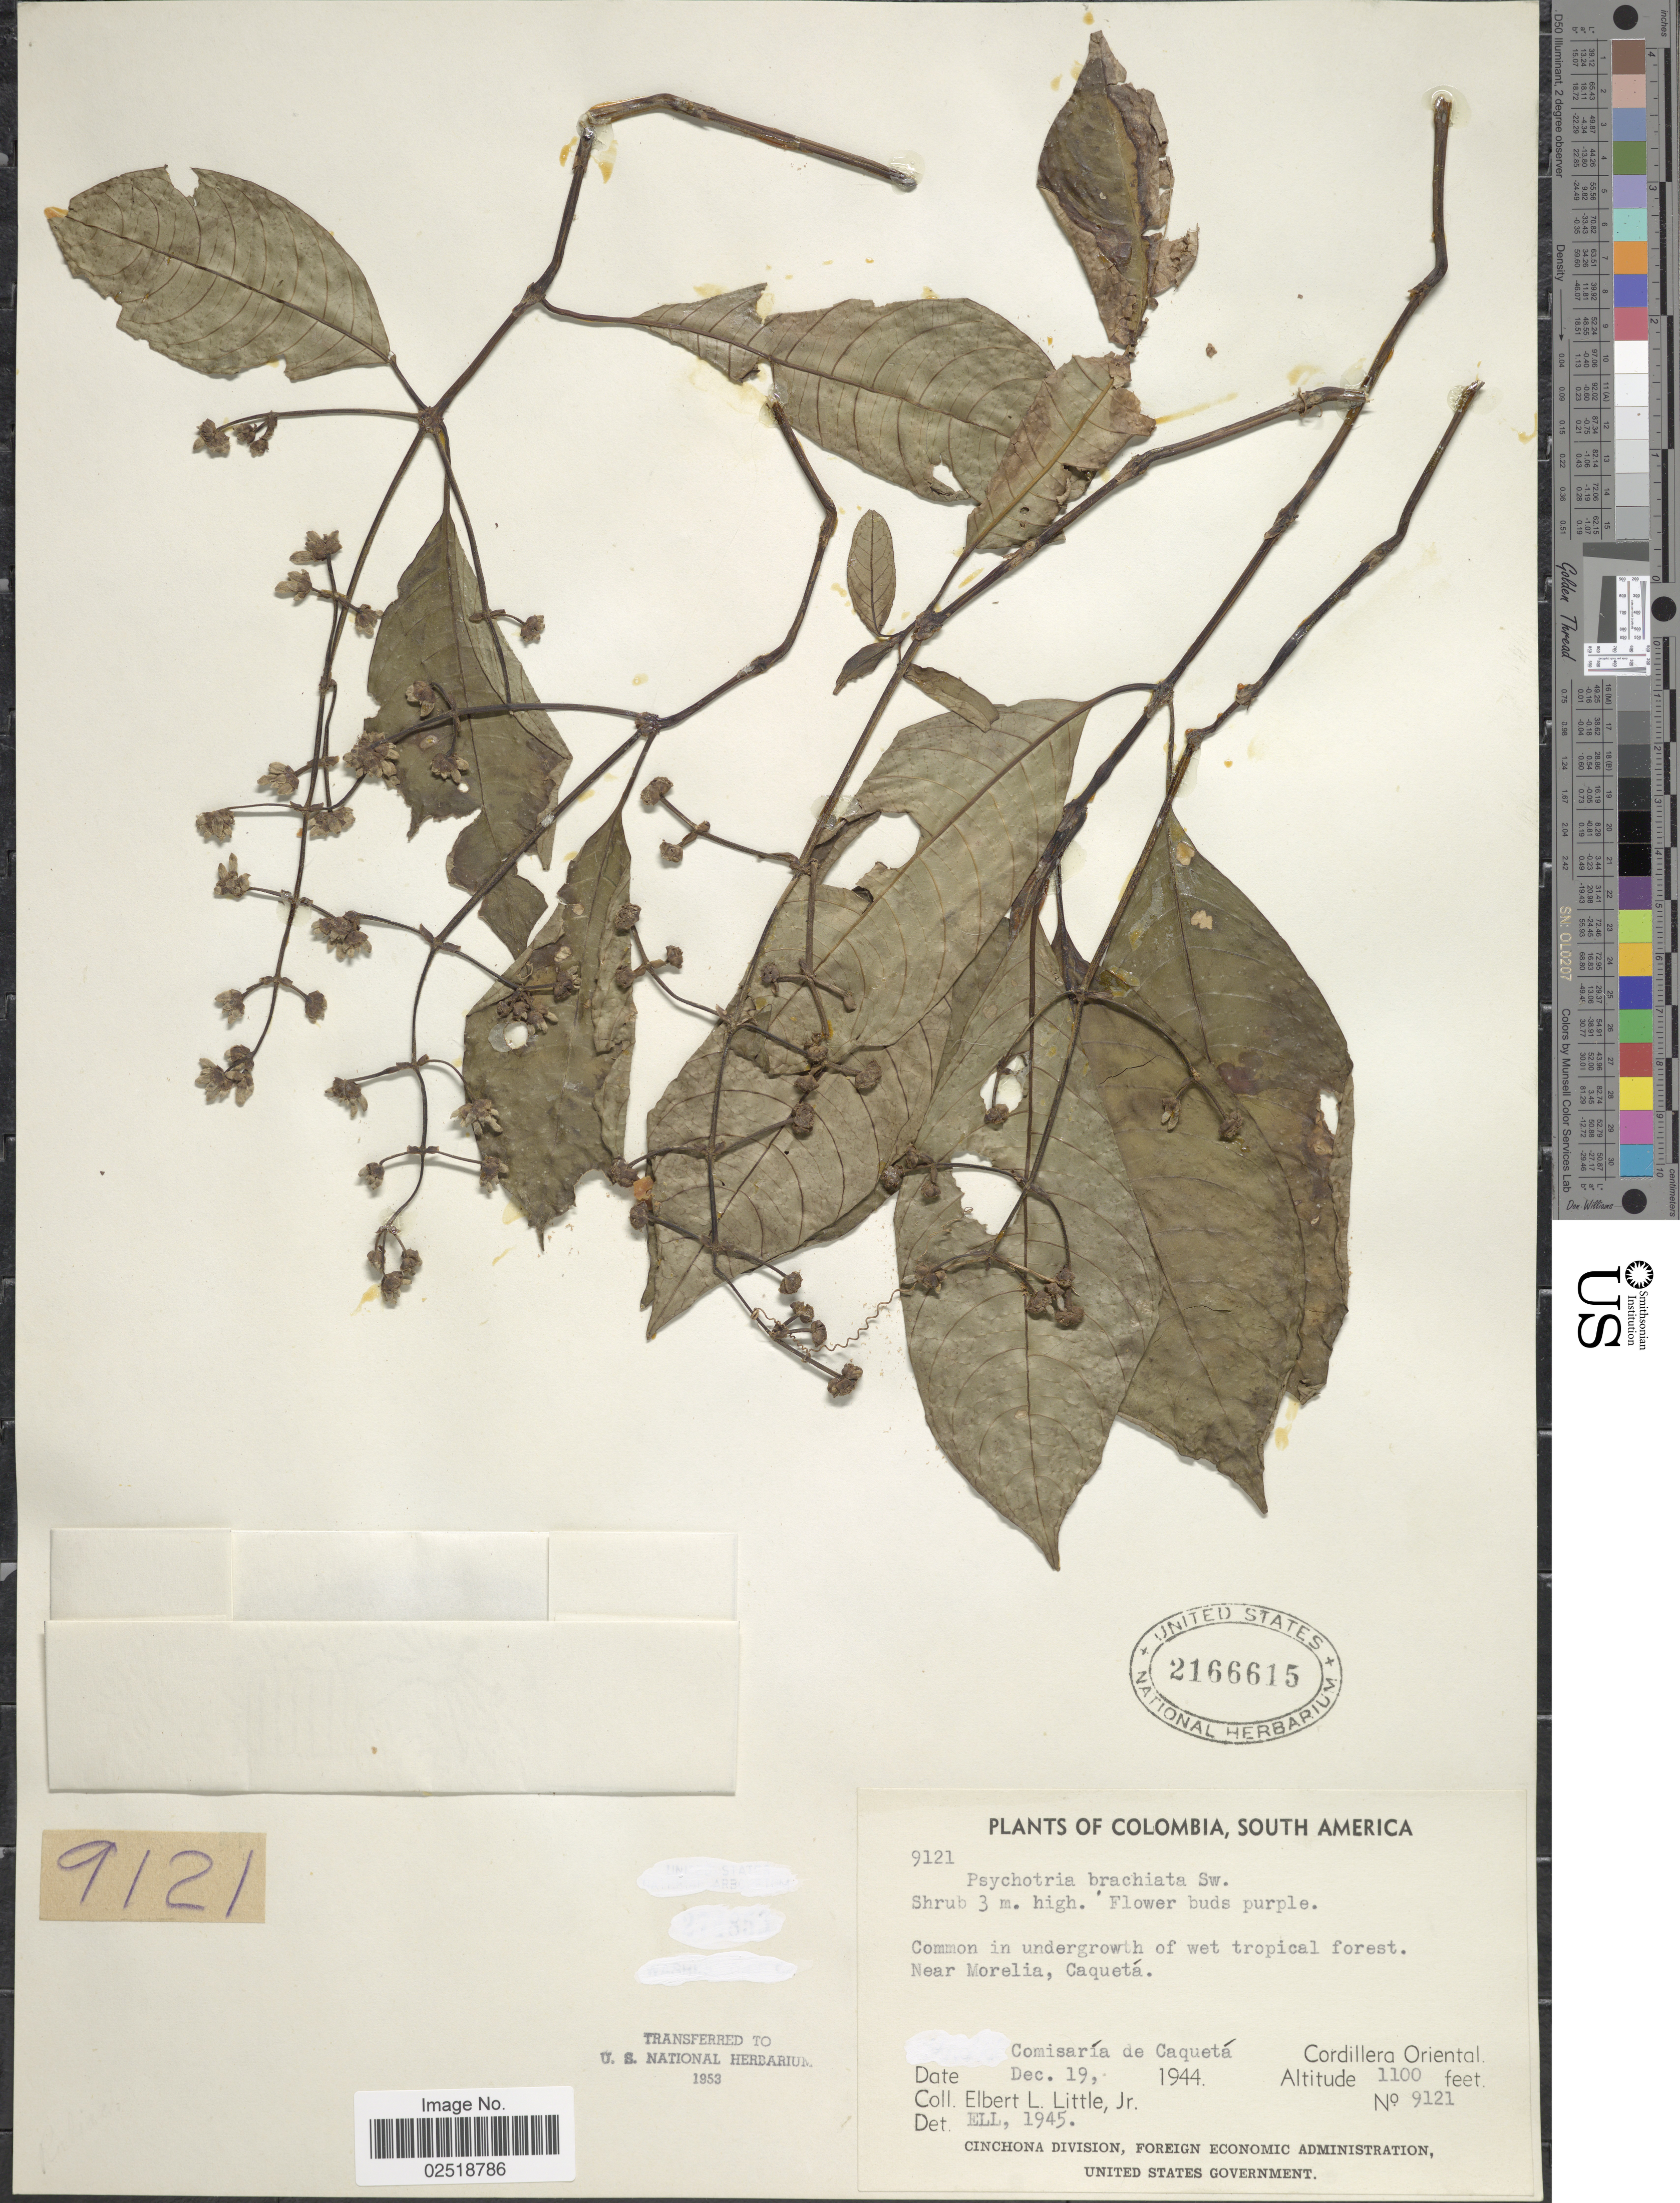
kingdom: Plantae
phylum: Tracheophyta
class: Magnoliopsida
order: Gentianales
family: Rubiaceae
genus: Psychotria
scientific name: Psychotria caerulea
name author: Ruiz & Pav.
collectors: E. L. Little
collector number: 9121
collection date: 1944-12-19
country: Colombia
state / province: Caquetá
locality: Common in undergrowth of wet tropical forest, Near Morelia, Caquetá, Comisaria de Caquetá, Cordillera Oriental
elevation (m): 335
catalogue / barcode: US 2166615